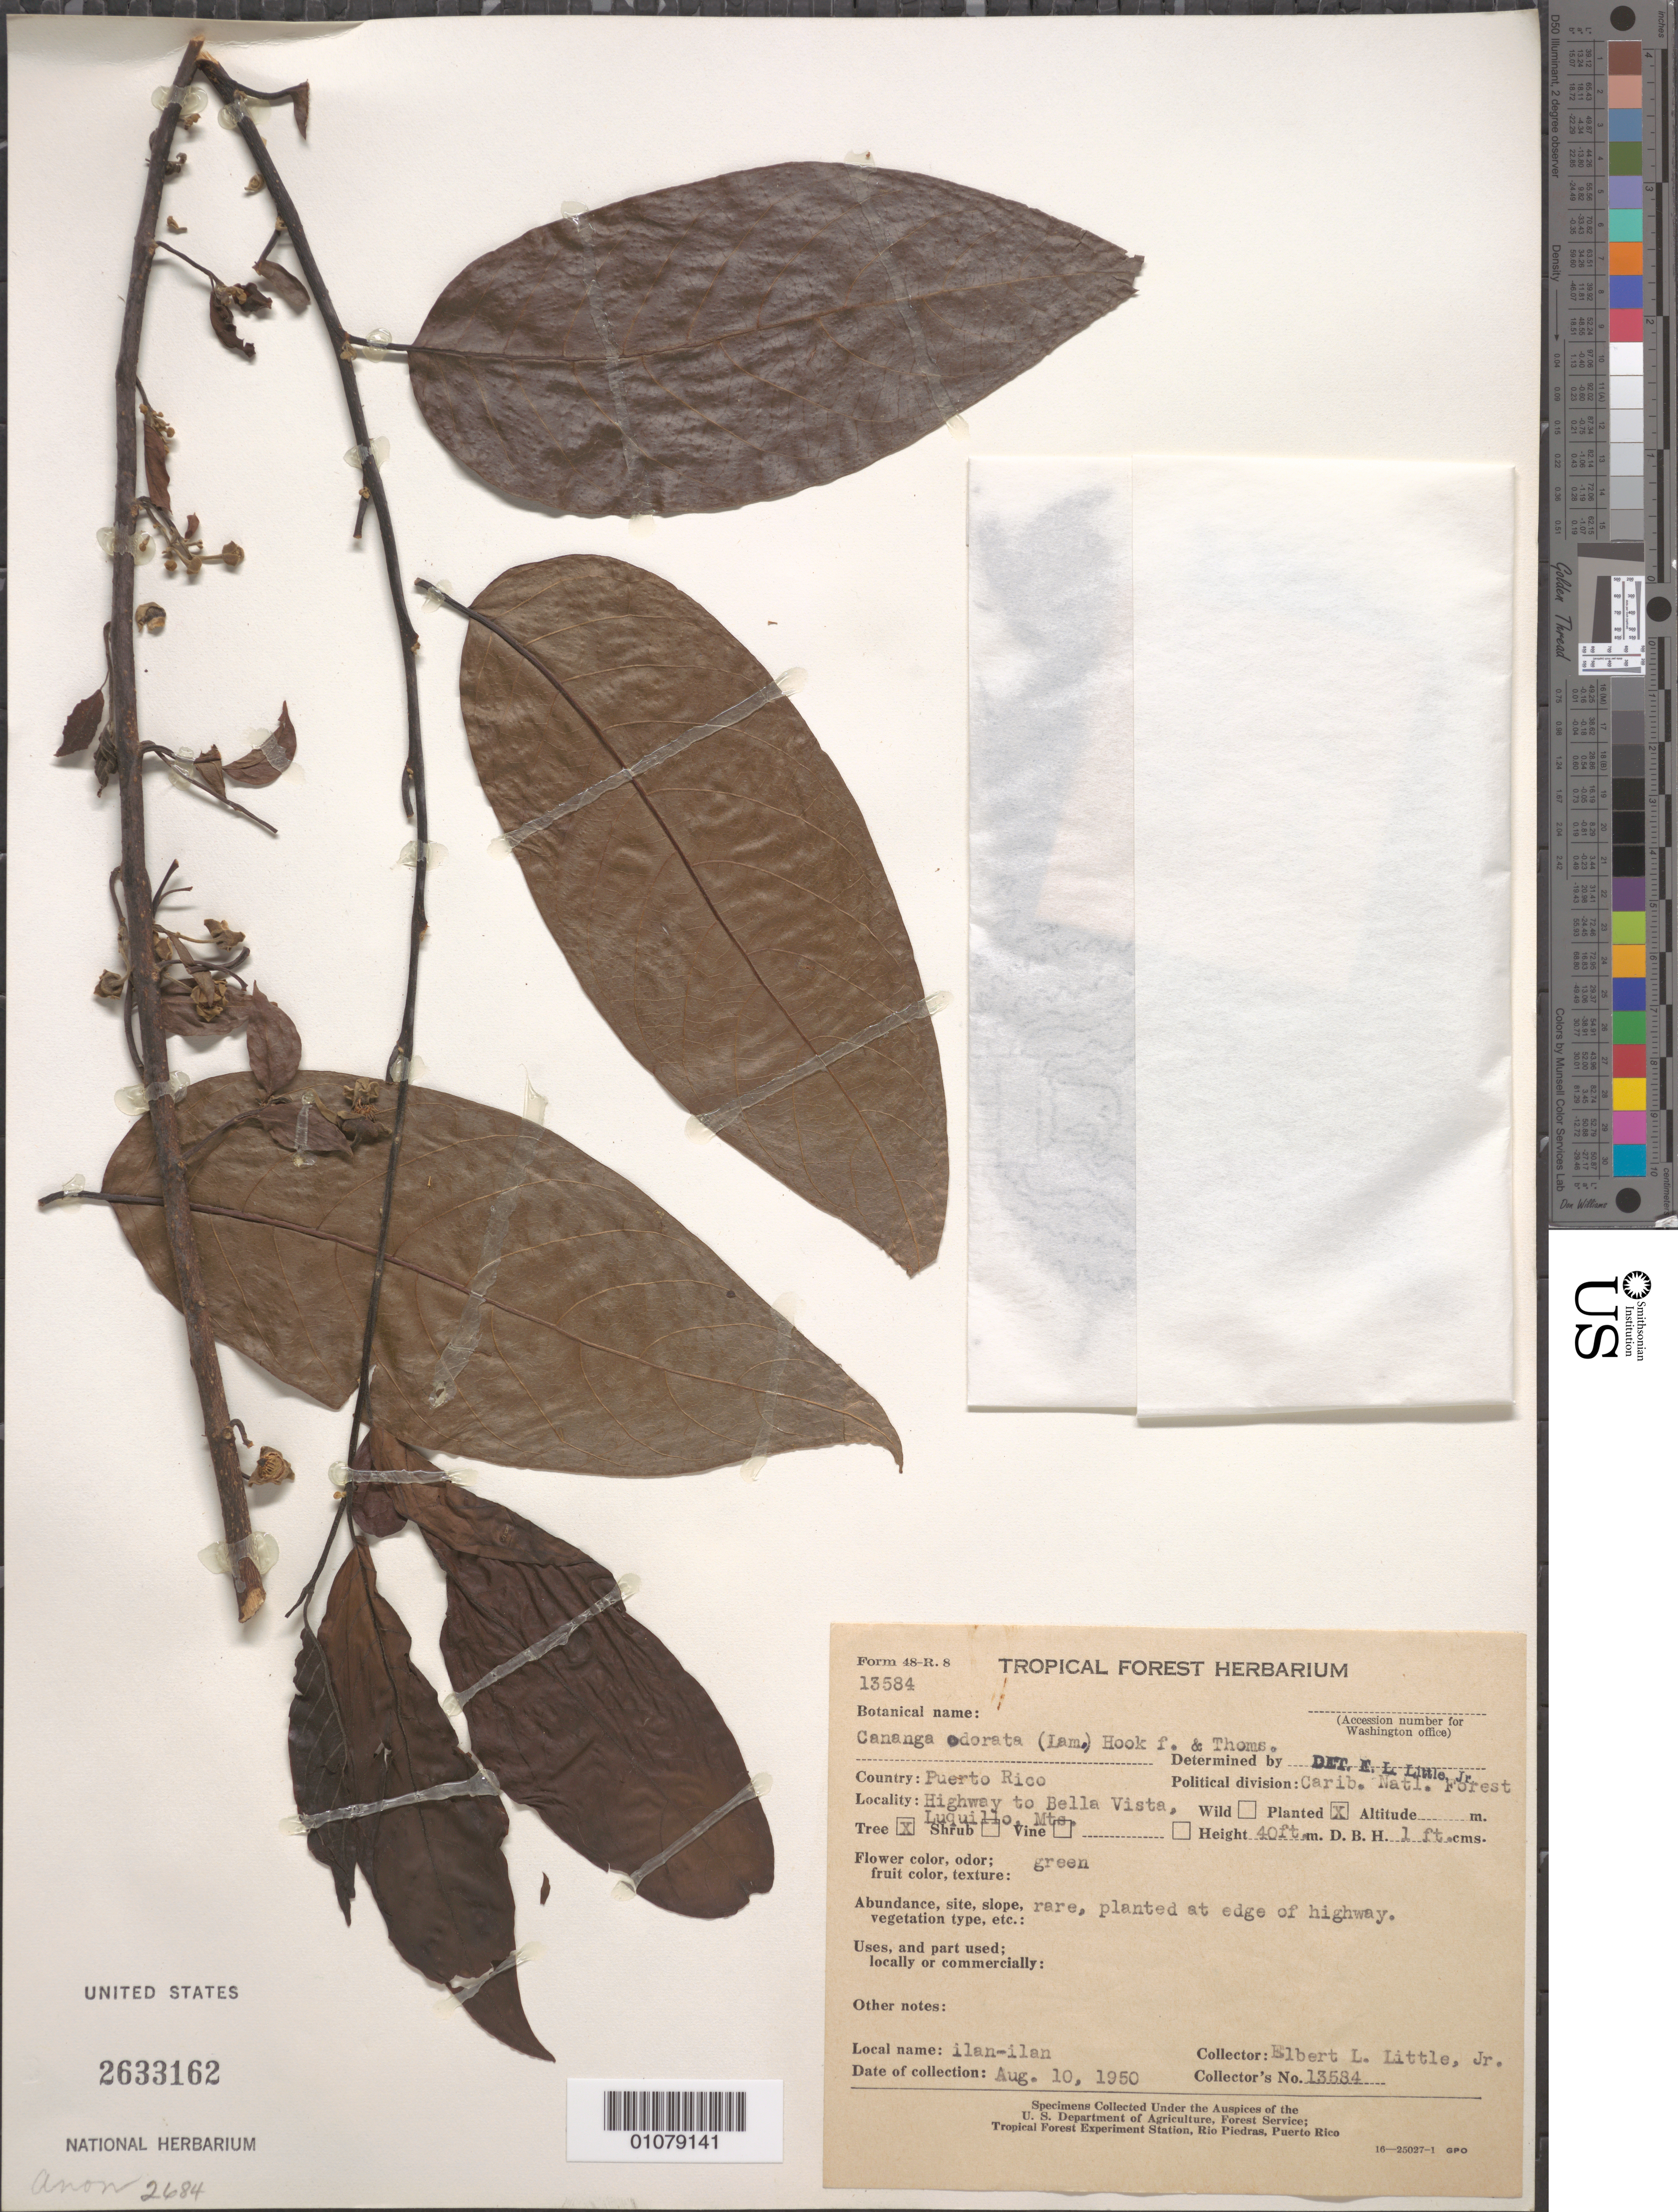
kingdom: Plantae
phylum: Tracheophyta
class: Magnoliopsida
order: Magnoliales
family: Annonaceae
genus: Cananga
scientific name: Cananga odorata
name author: (Lam.) Hook. f. & Thomson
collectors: E. L. Little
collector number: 13584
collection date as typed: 10 Aug 1950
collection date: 1950-08-10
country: Puerto Rico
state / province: Juncos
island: Puerto Rico I.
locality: Political Division: Caribbean National Forest. Highway to Bella Vista, Luquillo Mts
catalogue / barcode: US 2633162